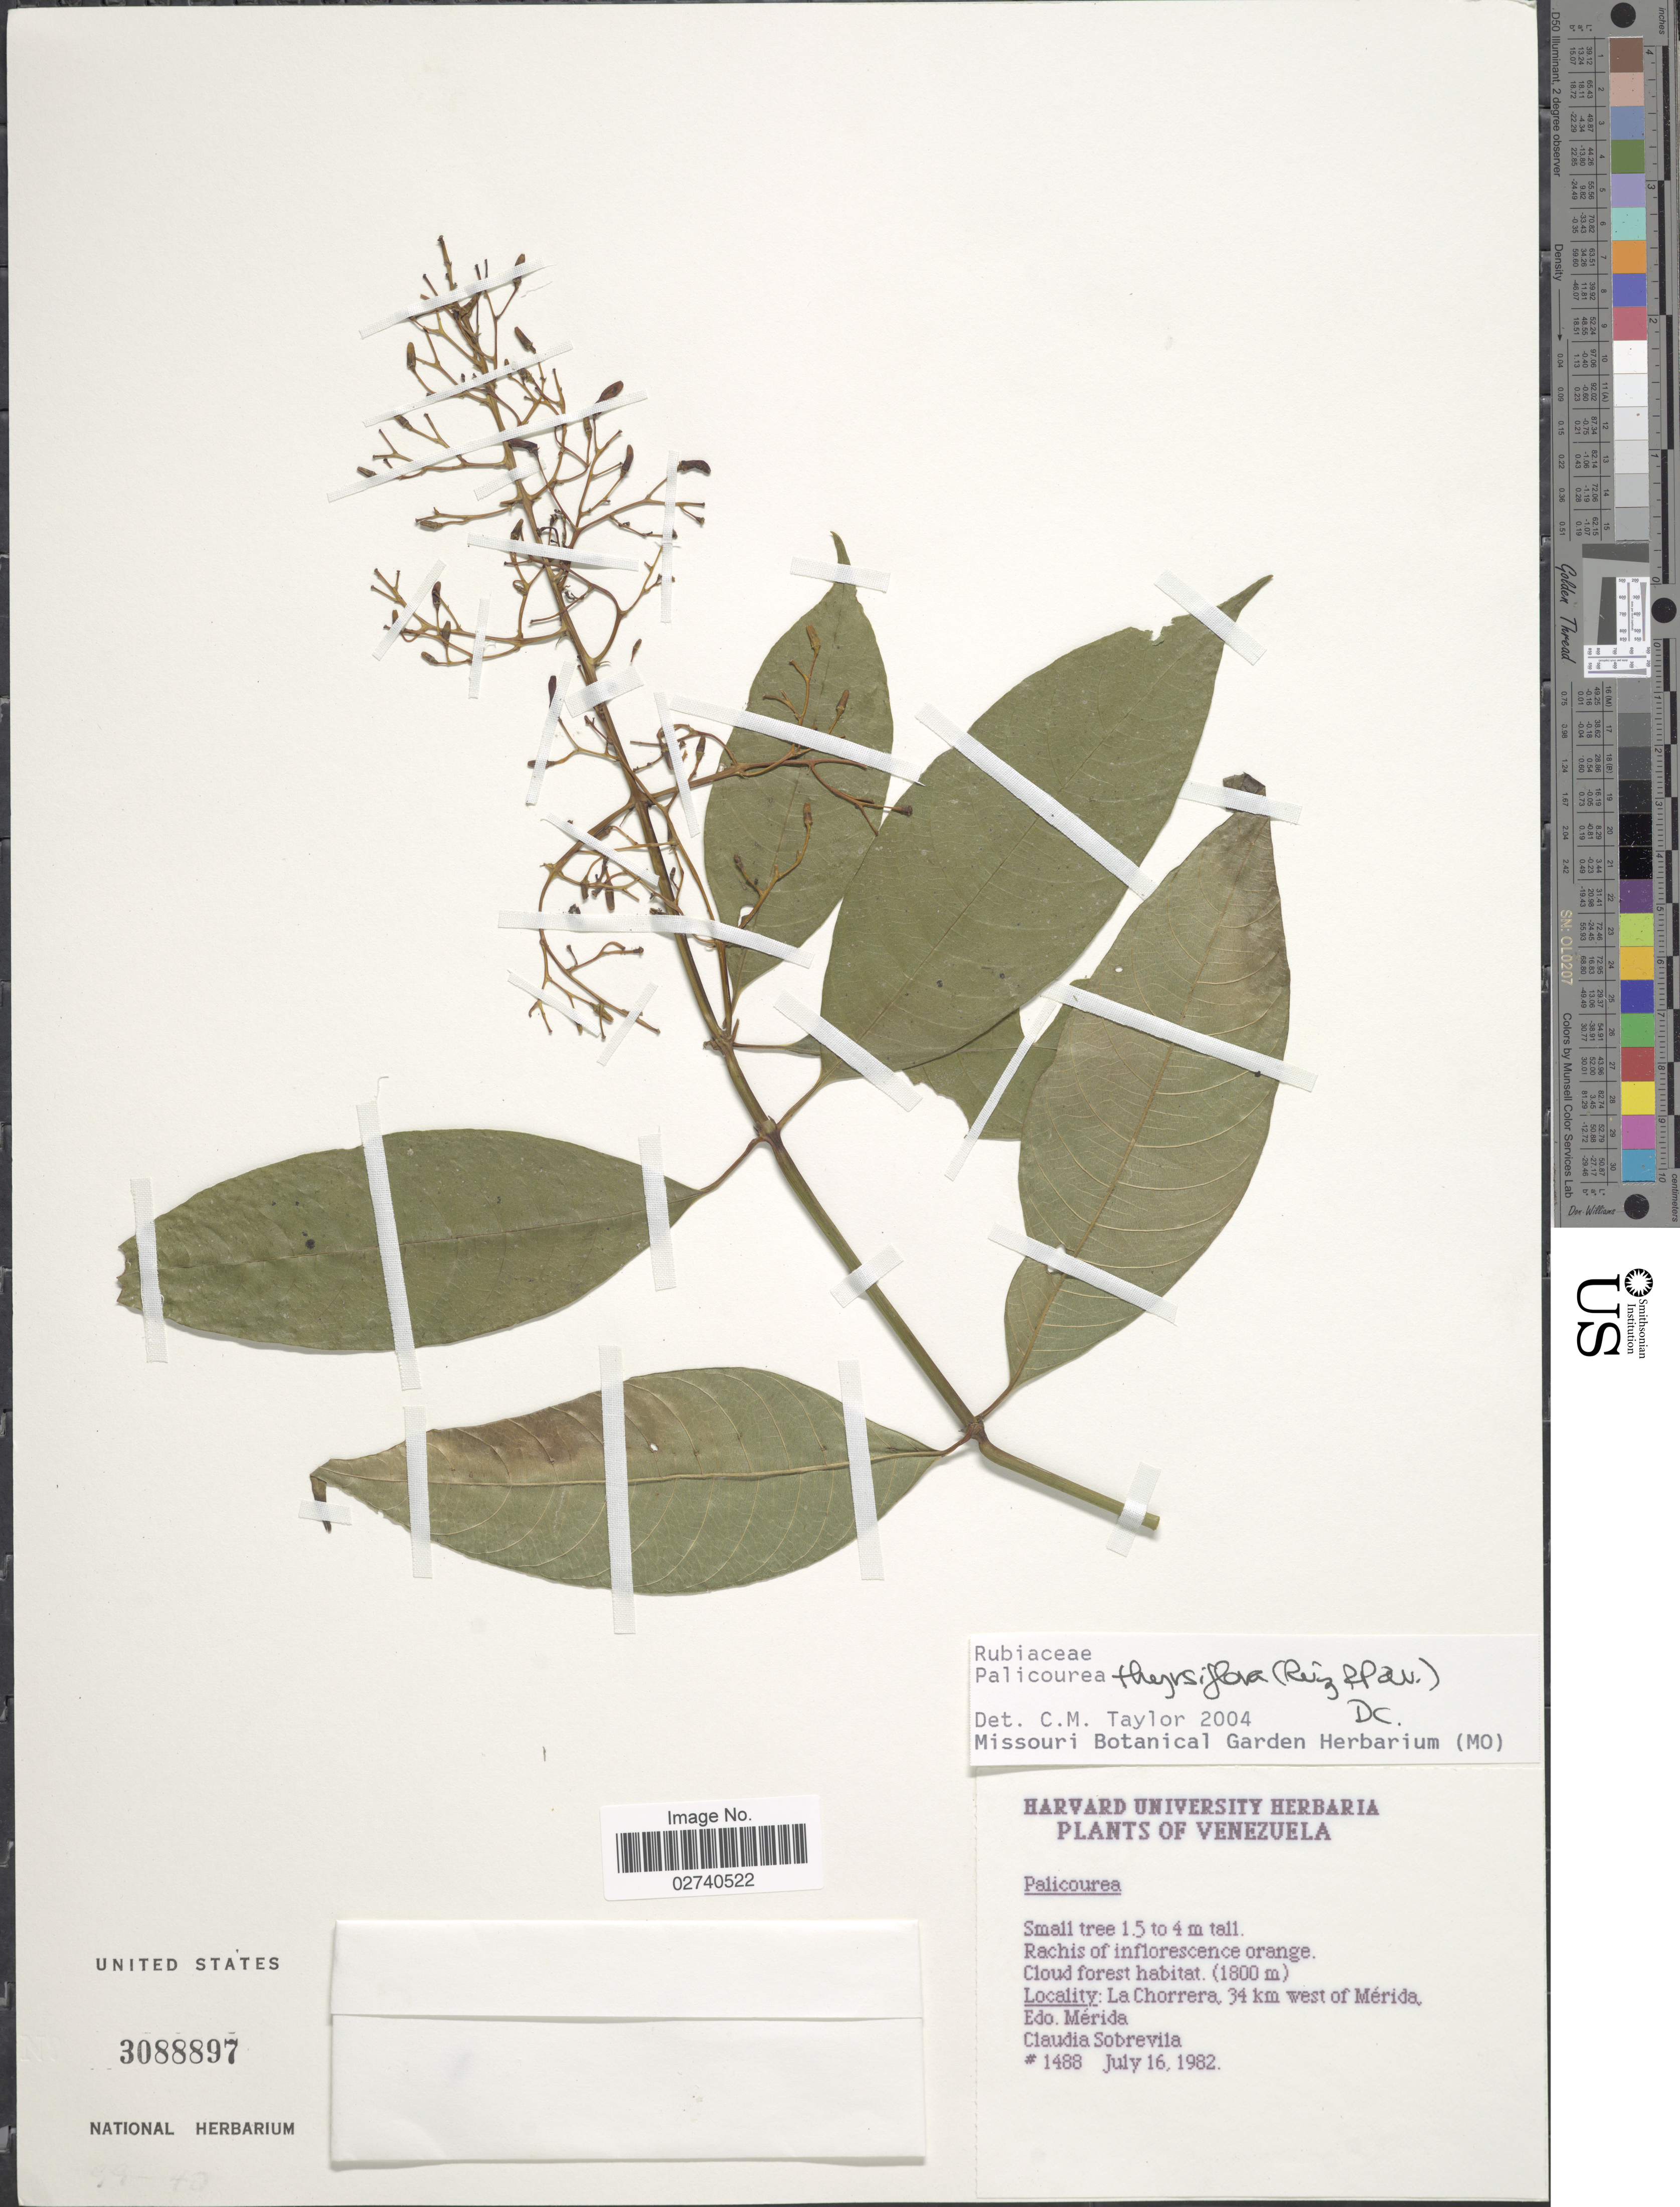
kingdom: Plantae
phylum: Tracheophyta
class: Magnoliopsida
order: Gentianales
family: Rubiaceae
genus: Palicourea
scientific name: Palicourea thyrsiflora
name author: (Ruiz & Pav.) DC.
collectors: C. Sobrevila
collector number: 1488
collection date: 1982-07-16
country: Venezuela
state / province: Mérida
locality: La Chorrera, 34 km west of Merida. Edo. Merida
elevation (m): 1800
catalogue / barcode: US 3088897